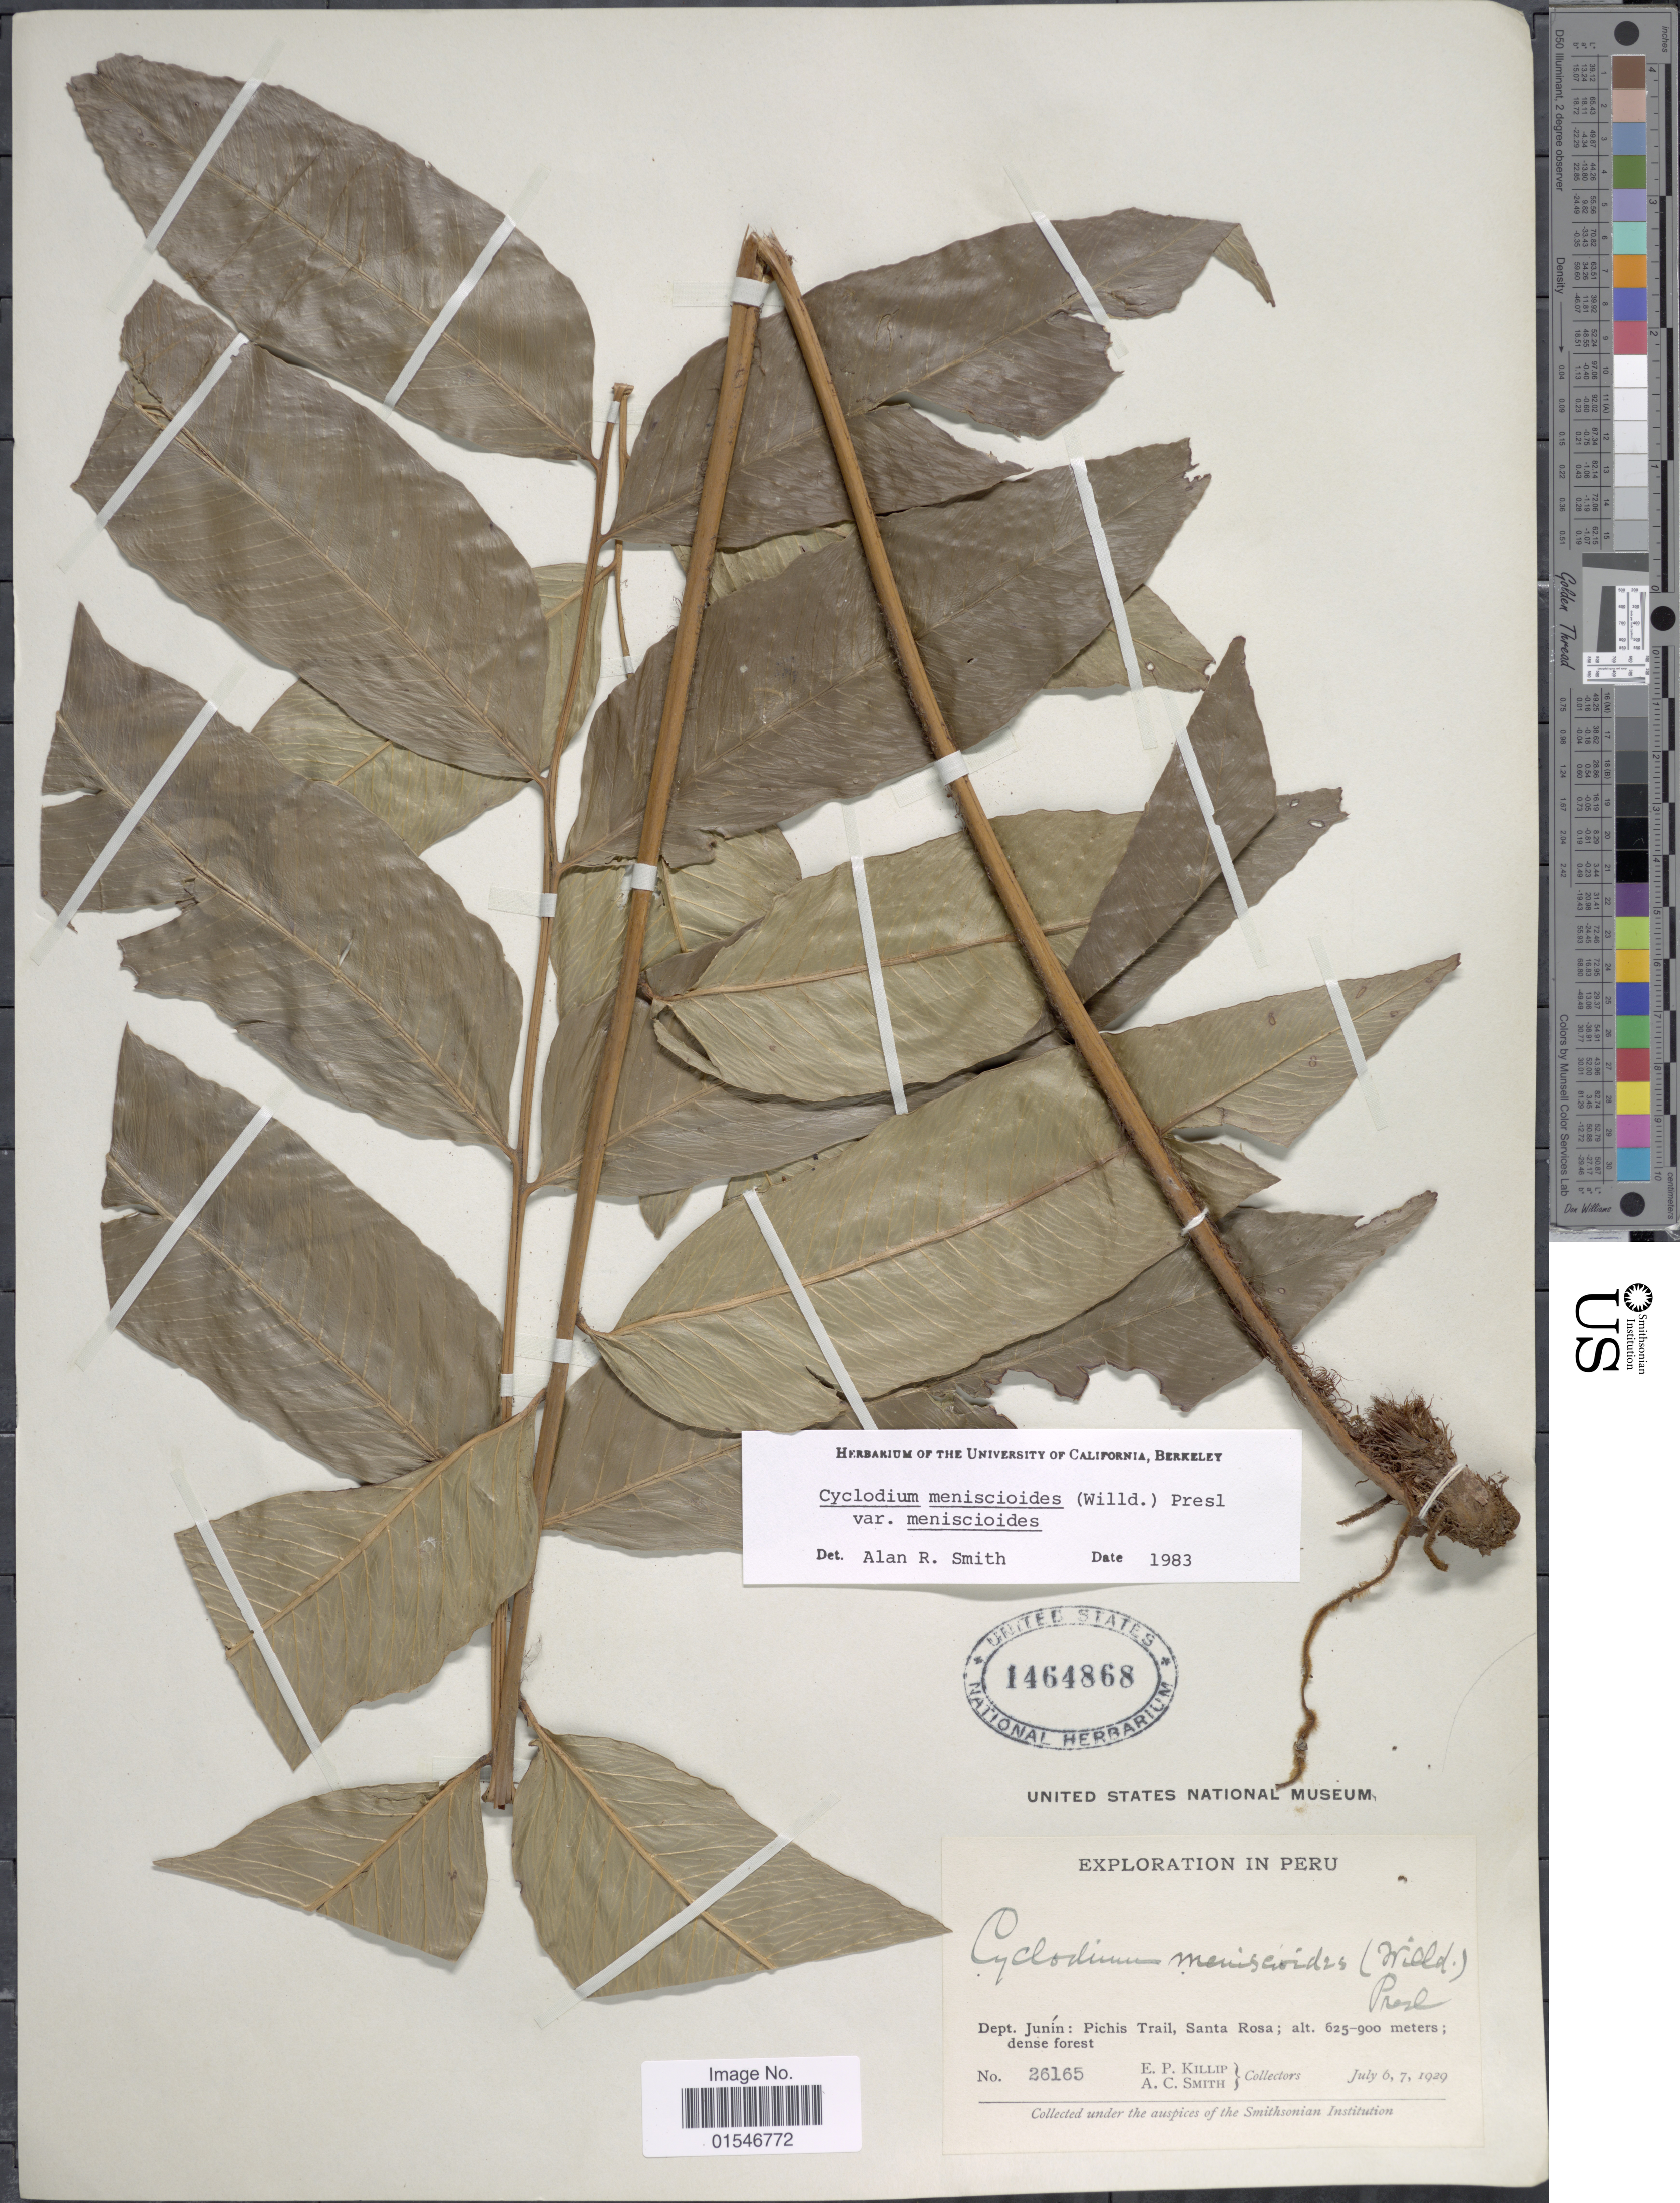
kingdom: Plantae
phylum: Tracheophyta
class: Polypodiopsida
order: Polypodiales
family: Dryopteridaceae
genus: Cyclodium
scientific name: Cyclodium meniscioides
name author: (Willd.) C. Presl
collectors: E. P. Killip & A. C. Smith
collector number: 26165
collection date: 1929-07-06/1929-07-07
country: Peru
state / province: Junín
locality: Pichis Trail, Santa Rosa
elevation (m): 625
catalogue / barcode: US 1464868